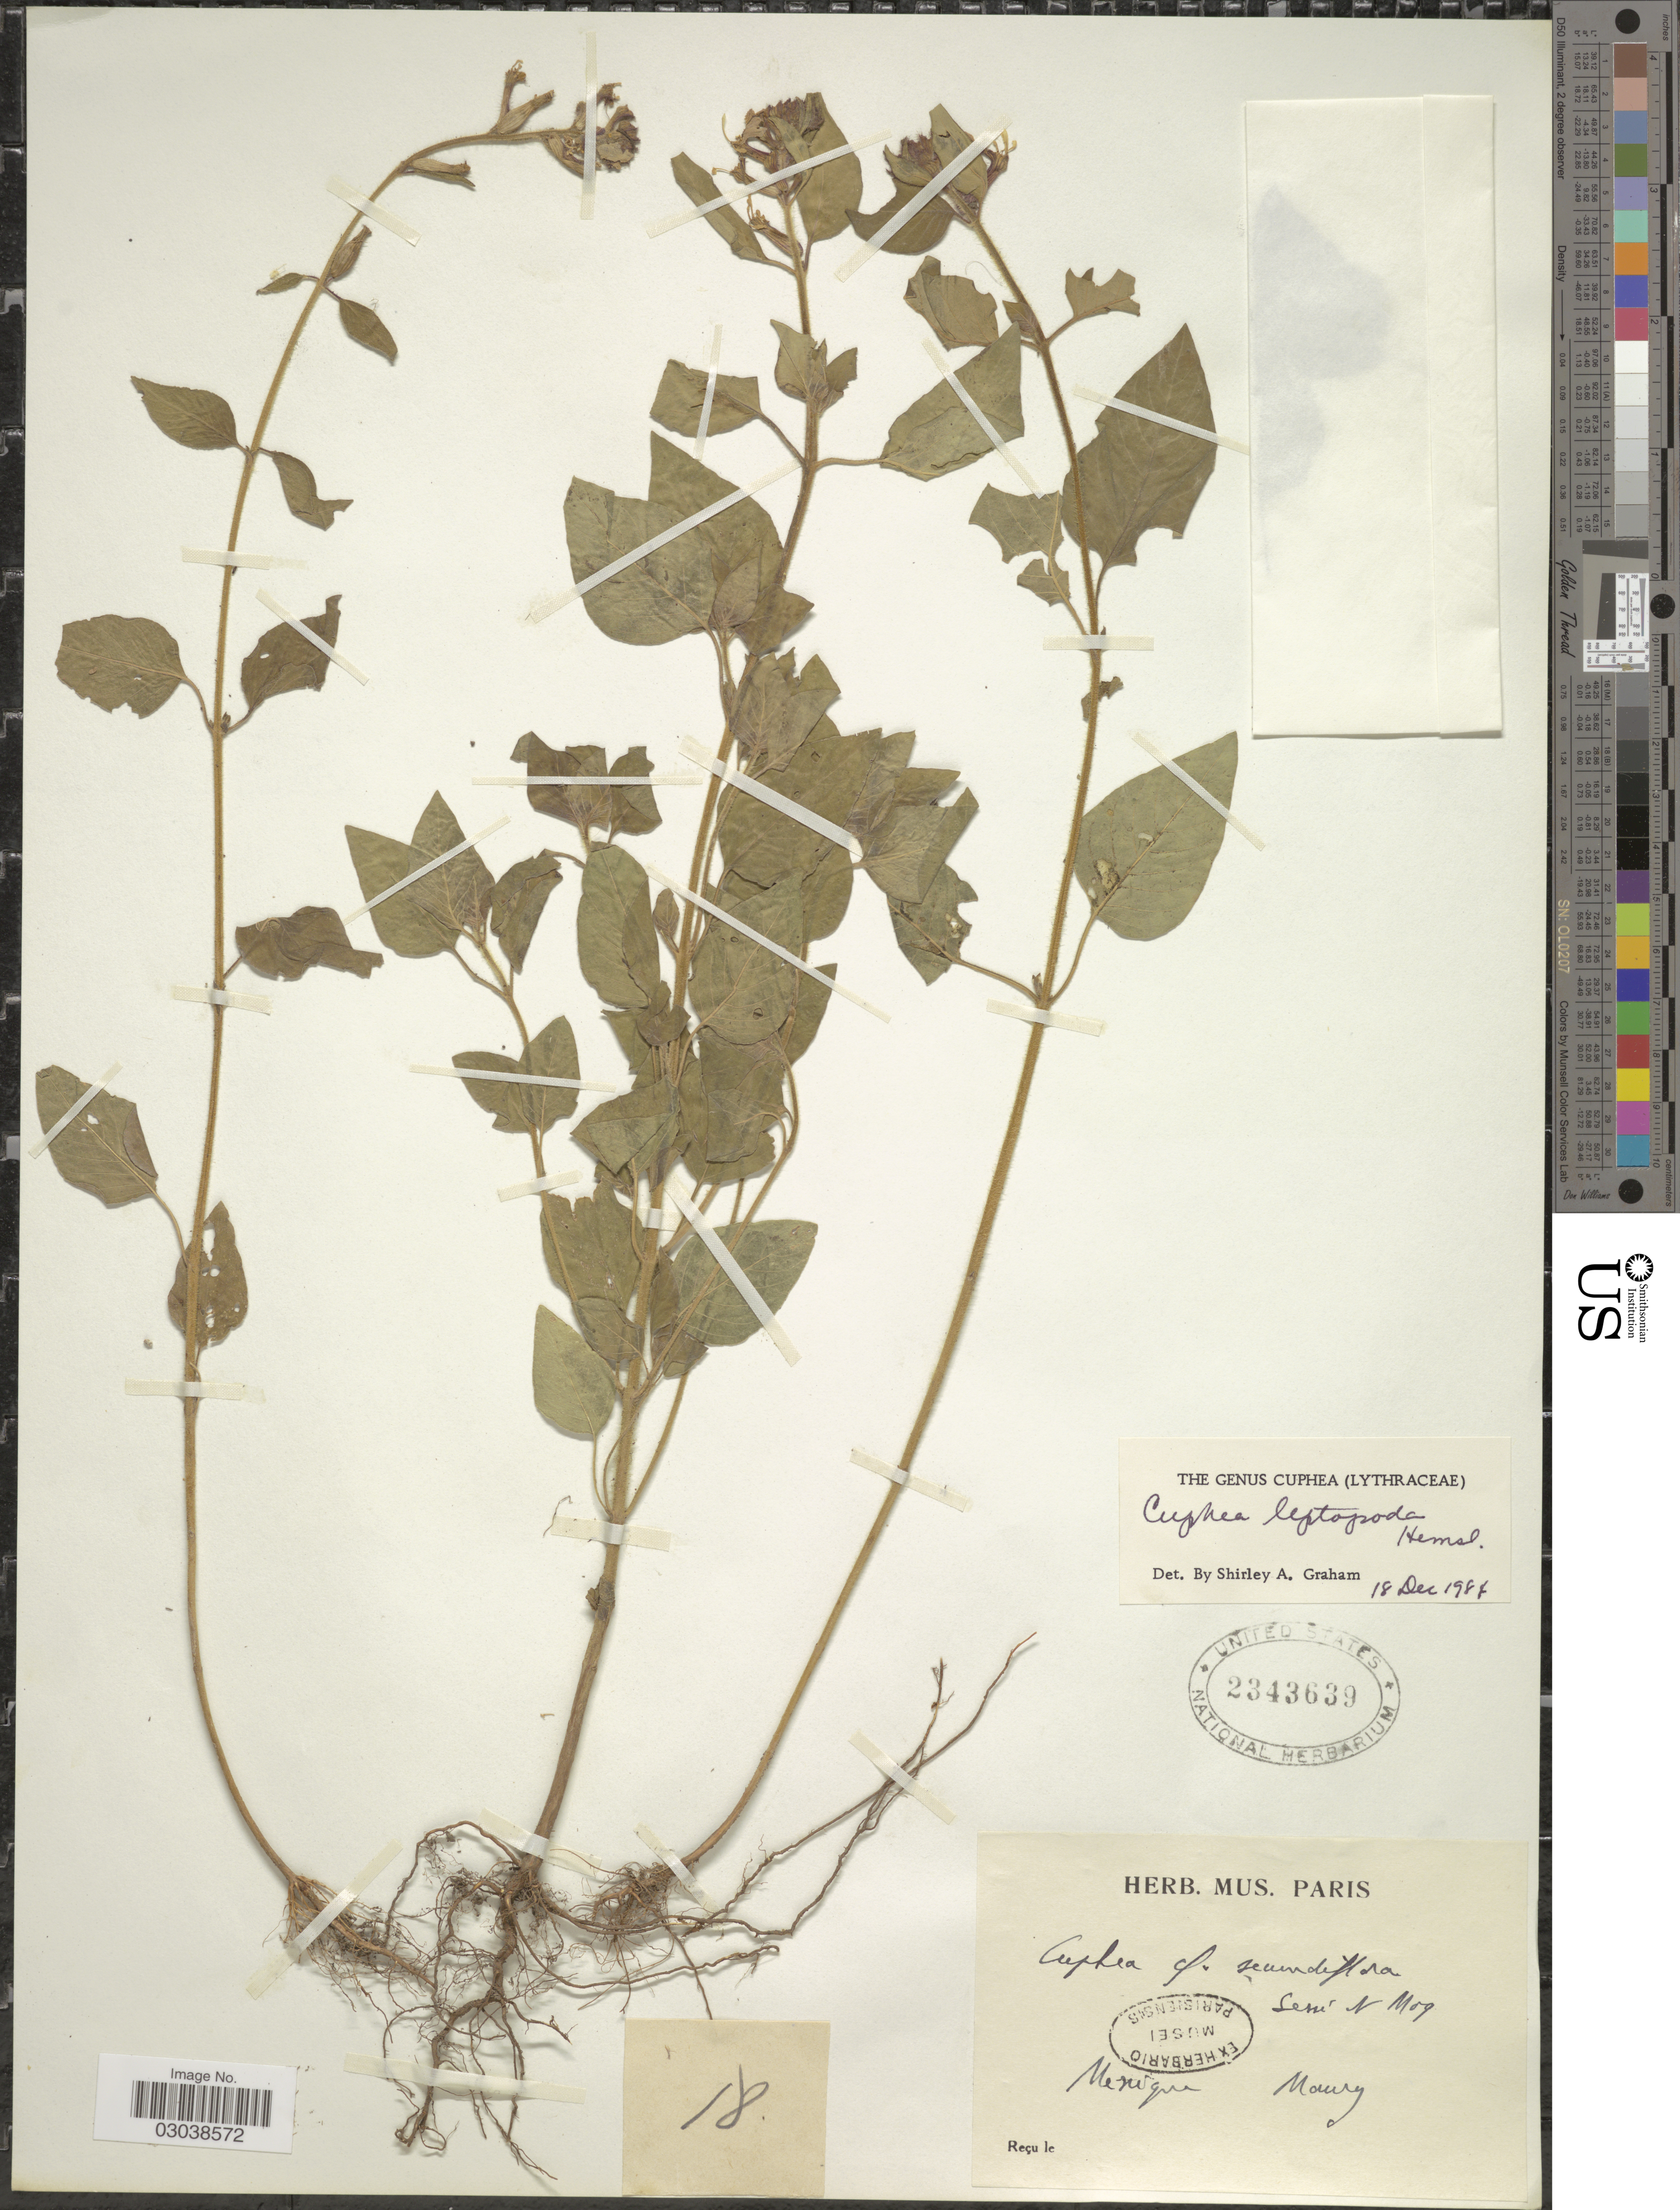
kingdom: Plantae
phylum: Tracheophyta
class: Magnoliopsida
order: Myrtales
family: Lythraceae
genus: Cuphea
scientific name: Cuphea leptopoda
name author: Hemsl.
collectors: Maury, --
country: Mexico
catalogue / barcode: US 2343639